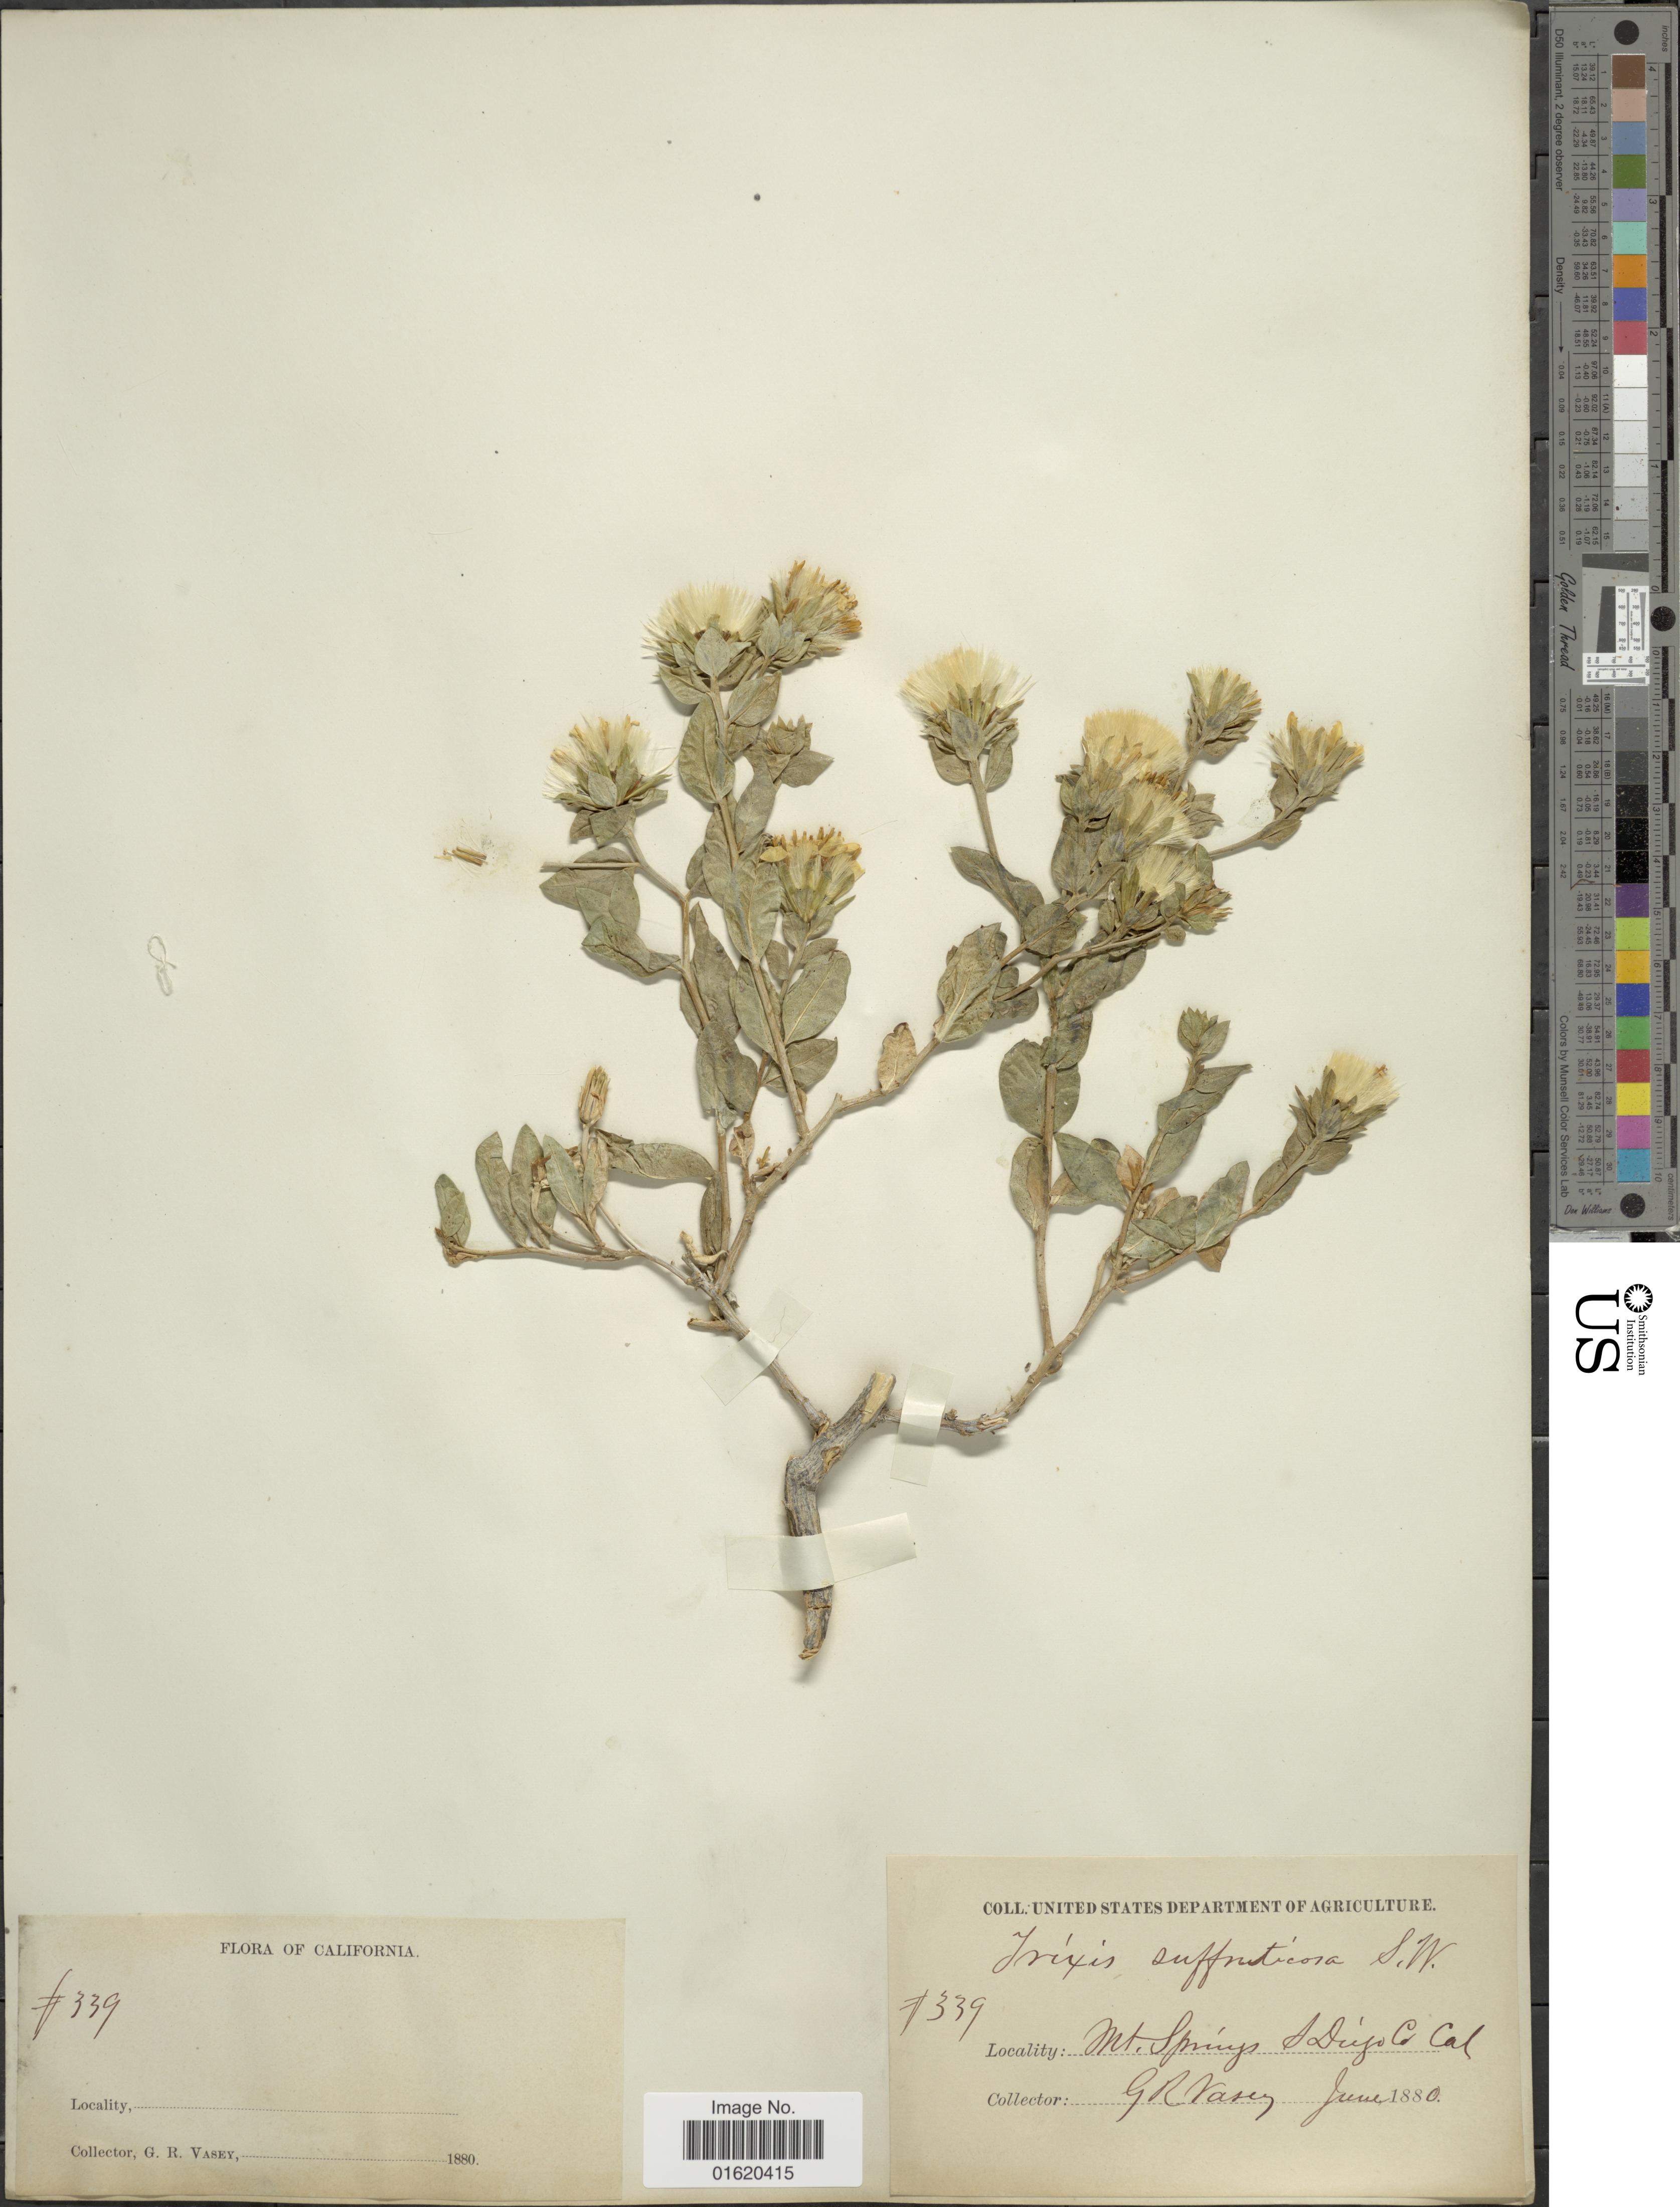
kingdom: Plantae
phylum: Tracheophyta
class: Magnoliopsida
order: Asterales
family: Asteraceae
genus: Trixis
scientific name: Trixis californica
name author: Kellogg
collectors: G. R. Vasey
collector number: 339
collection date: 1880-06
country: United States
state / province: California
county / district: San Diego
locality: Mt. Springs, S Diego Co. Cal